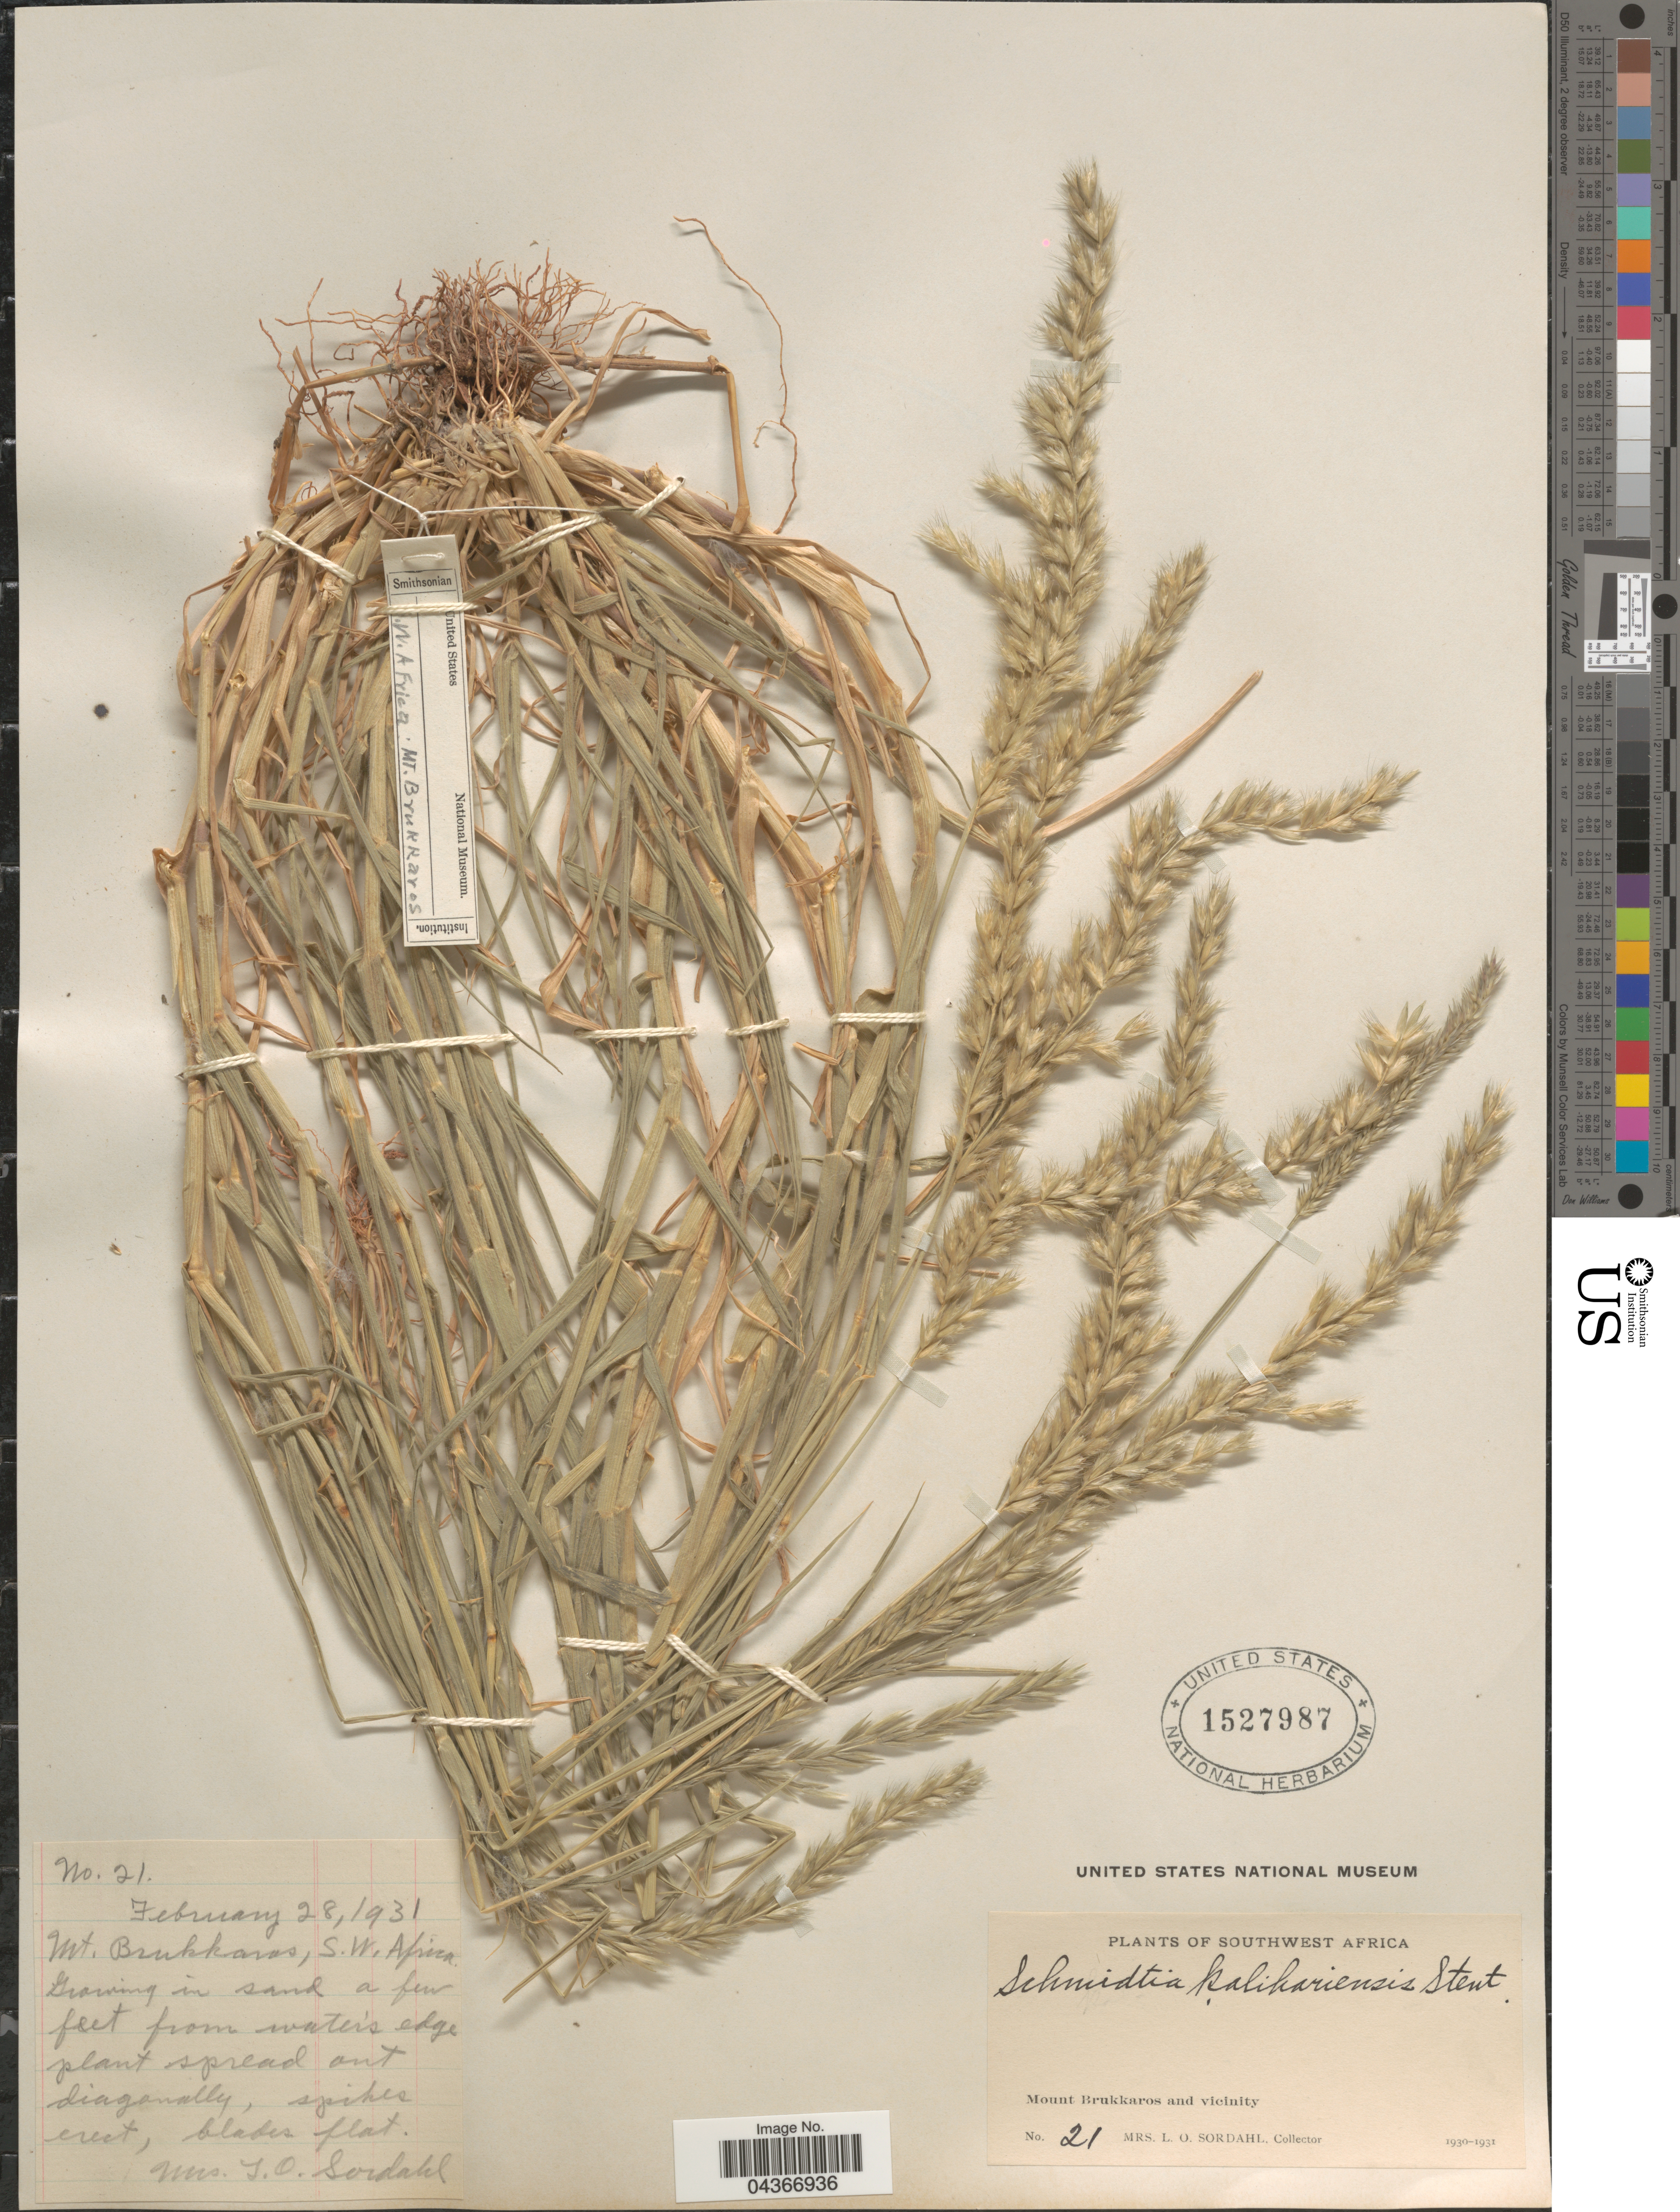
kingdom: Plantae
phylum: Tracheophyta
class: Liliopsida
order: Poales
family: Poaceae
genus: Schmidtia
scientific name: Schmidtia kalahariensis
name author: Stent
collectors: L. Sordahl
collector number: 21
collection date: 1931-02-28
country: Namibia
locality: Mt. Brukkaros, S.W. Africa. Southwest Africa. Mount Brukkaros and vicinity.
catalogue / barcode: US 1527987